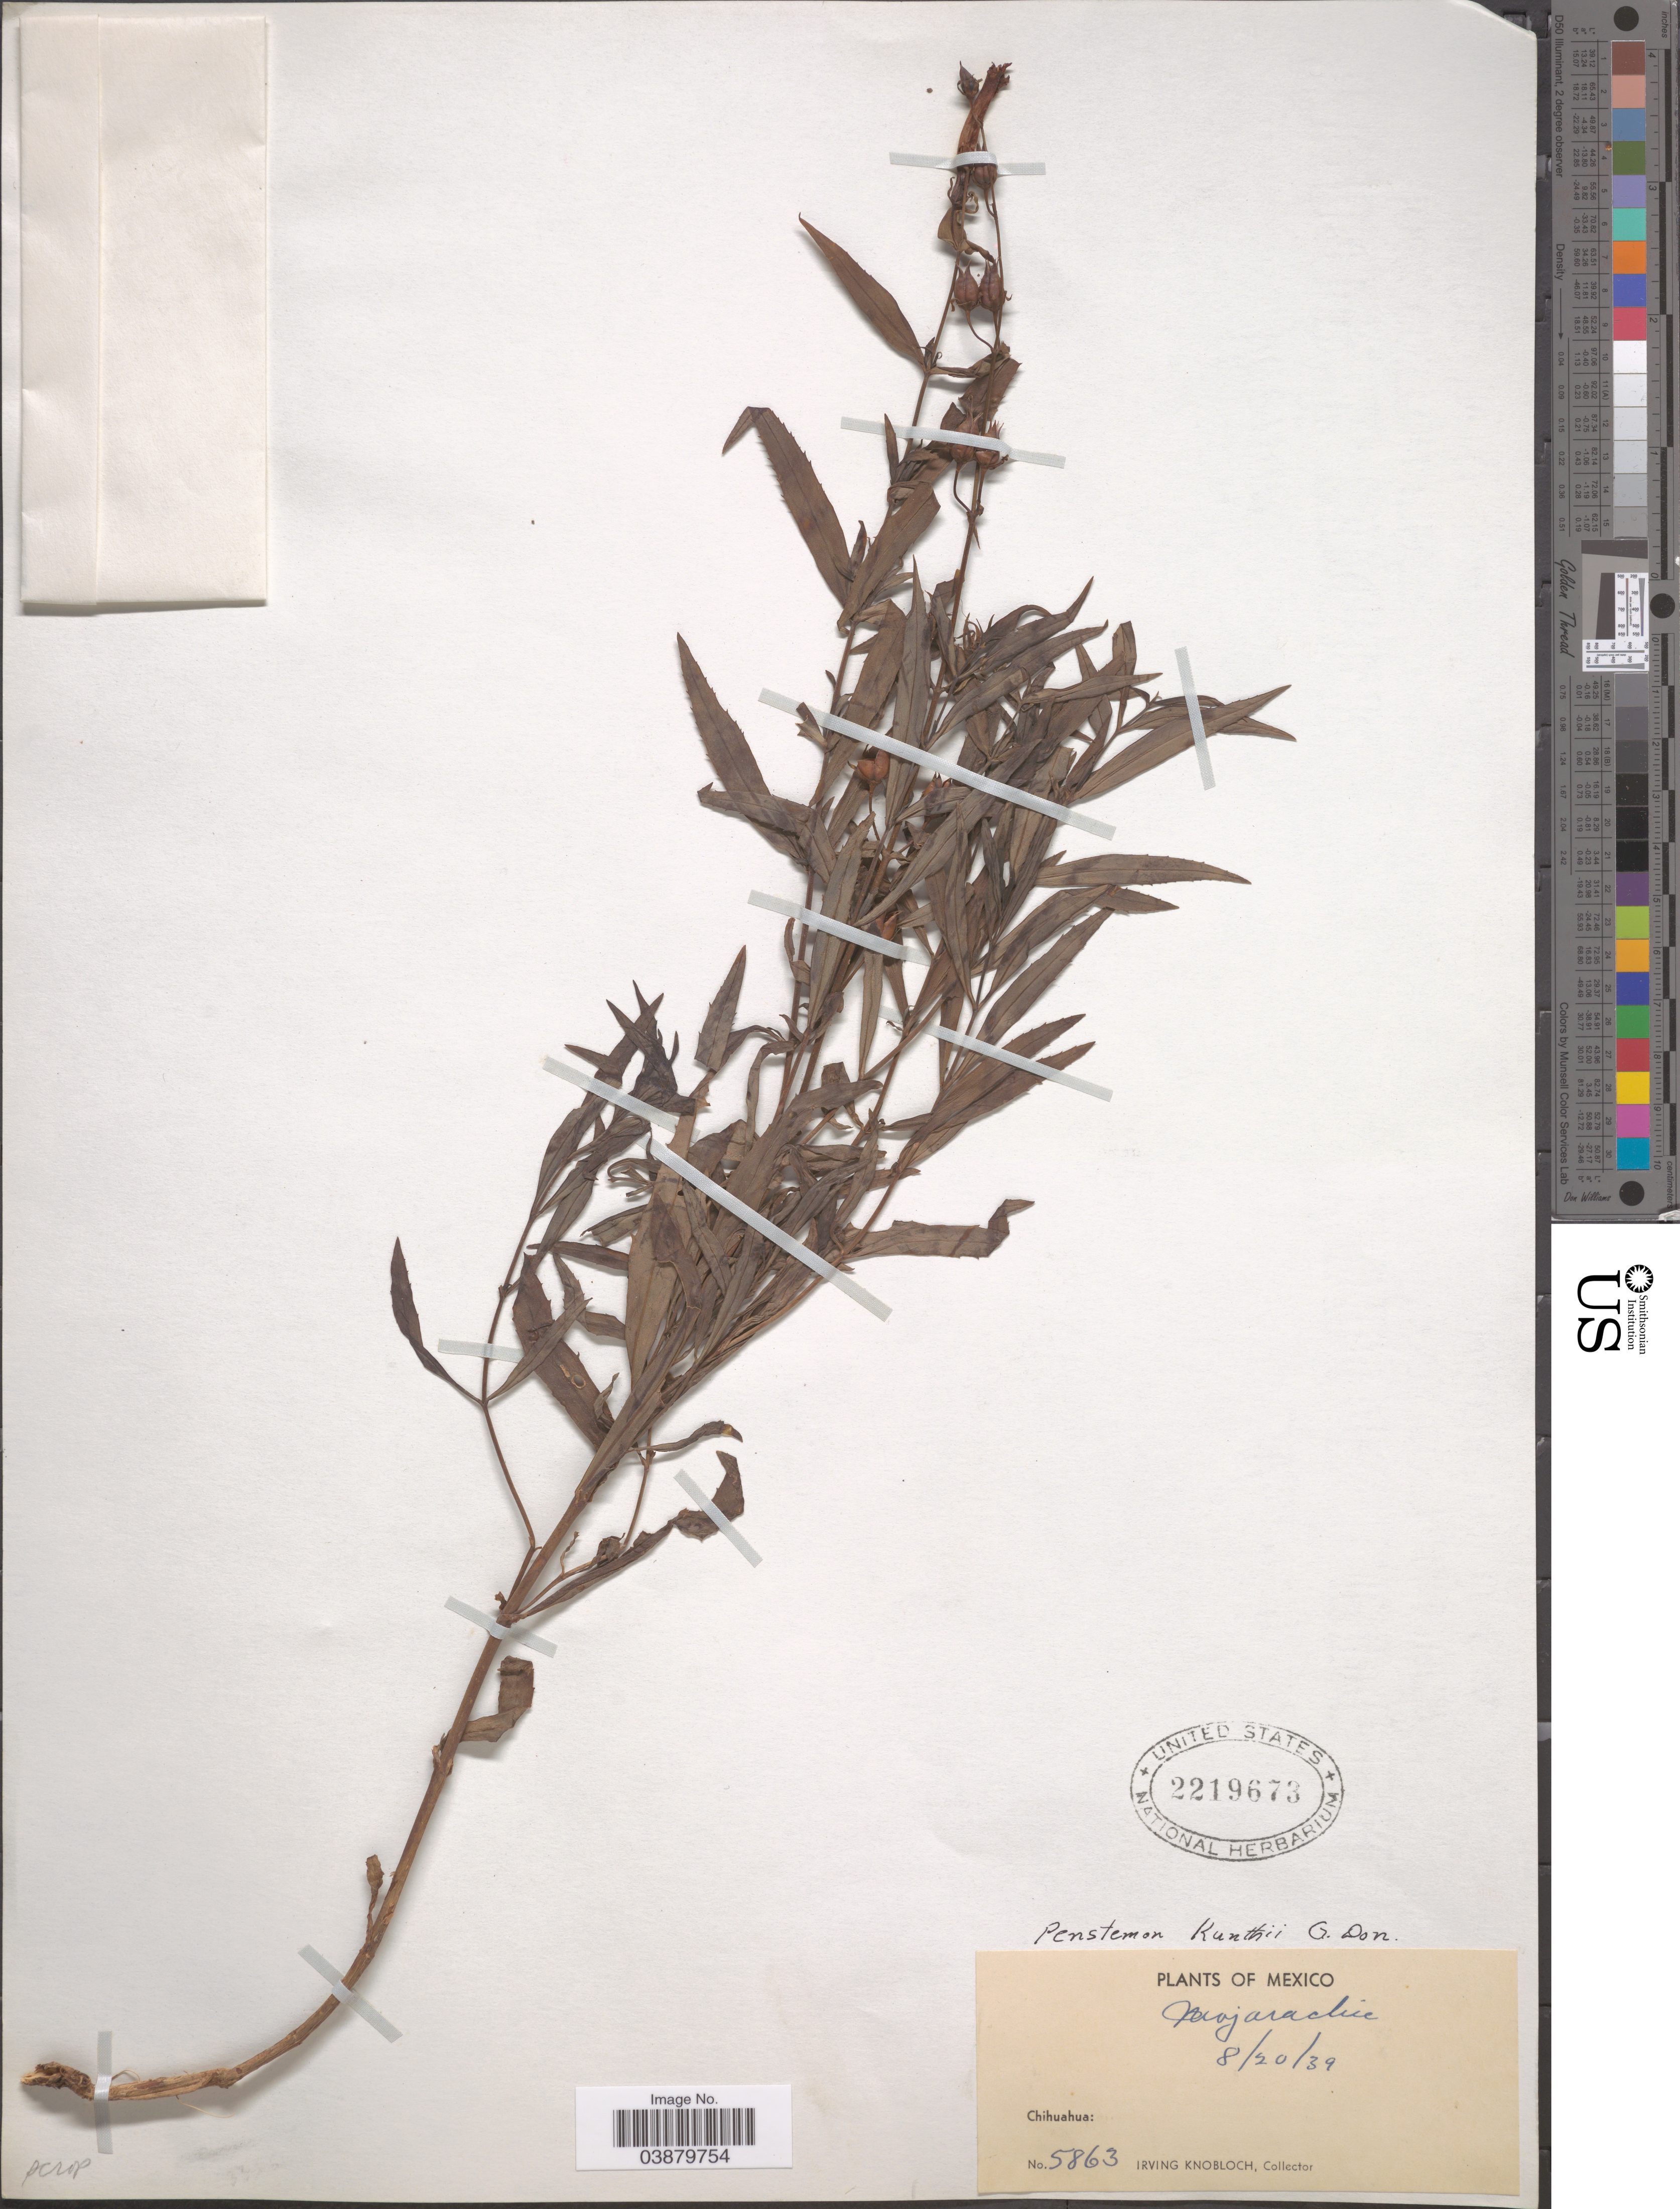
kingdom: Plantae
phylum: Tracheophyta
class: Magnoliopsida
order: Lamiales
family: Plantaginaceae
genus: Penstemon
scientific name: Penstemon kunthii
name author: G. Don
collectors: I. W. Knobloch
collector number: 5863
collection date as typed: Transcribed d/m/y: 20/8/39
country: Mexico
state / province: Chihuahua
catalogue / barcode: US 2219673